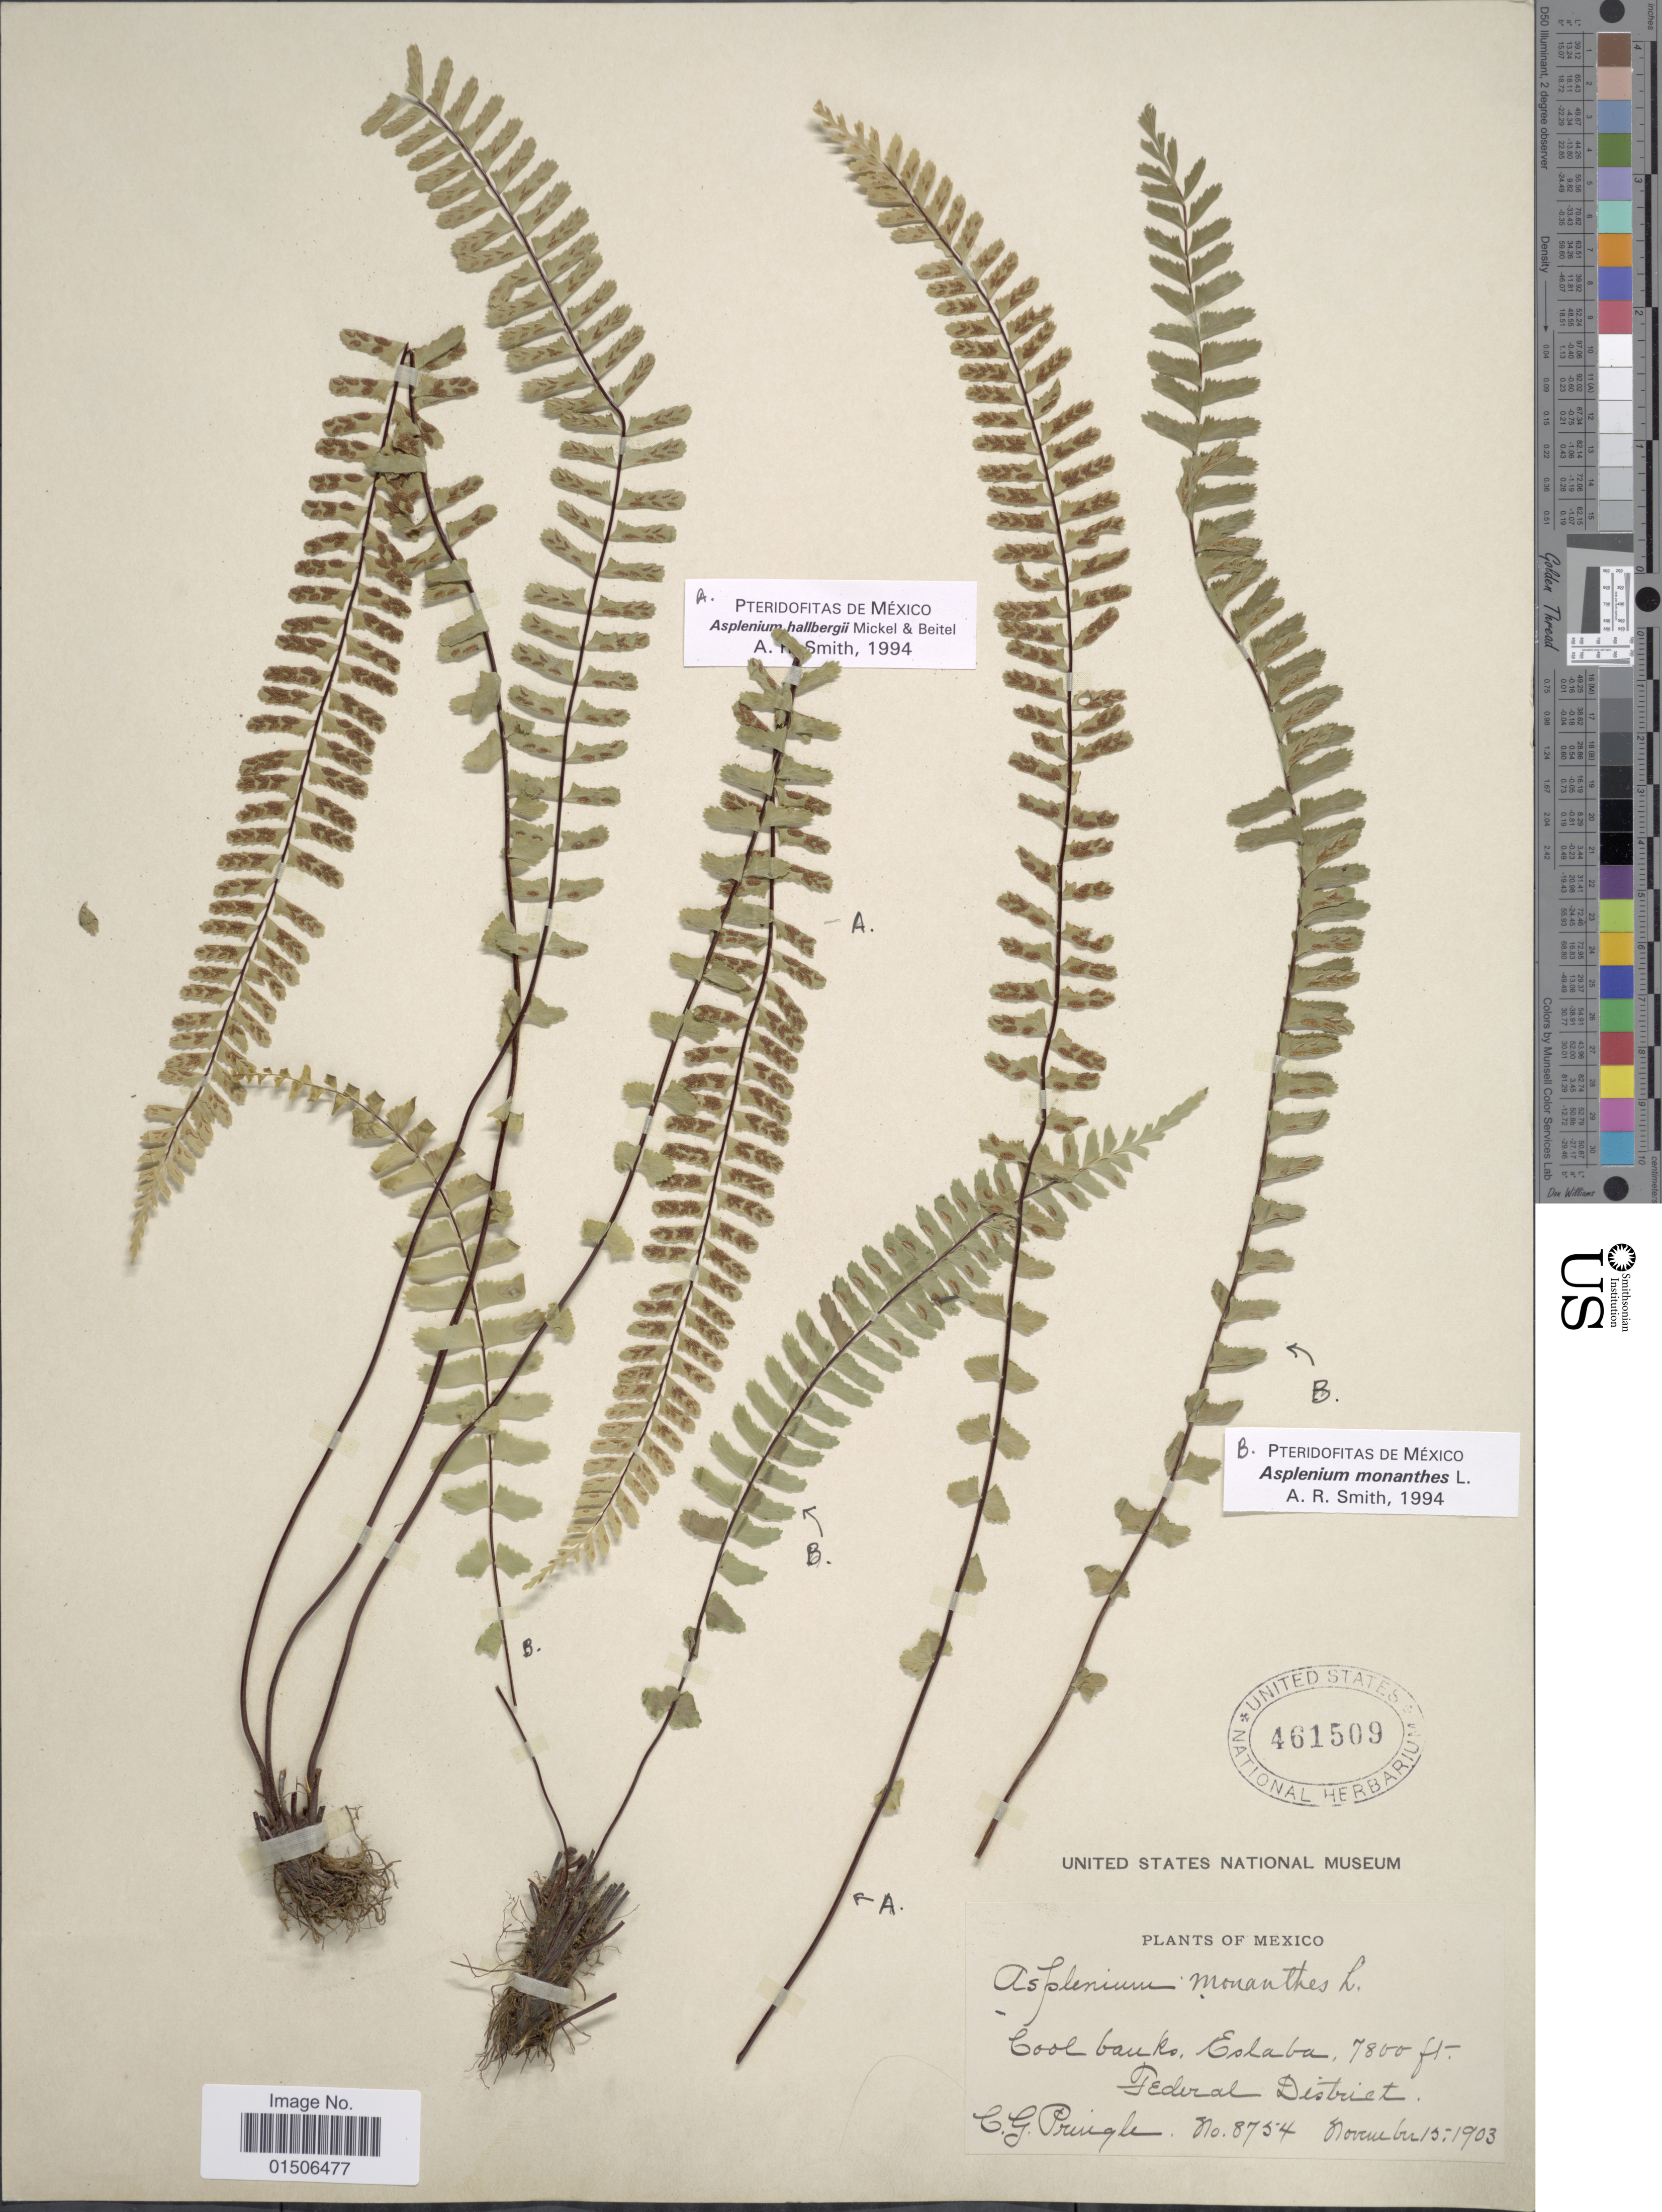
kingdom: Plantae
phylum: Tracheophyta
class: Polypodiopsida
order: Polypodiales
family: Aspleniaceae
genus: Asplenium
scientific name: Asplenium hallbergii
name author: Mickel & Beitel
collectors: C. G. Pringle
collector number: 8754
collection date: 1903-11-15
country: Mexico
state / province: México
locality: Cool banks, Eslaba, Federal District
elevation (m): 2377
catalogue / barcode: US 461509